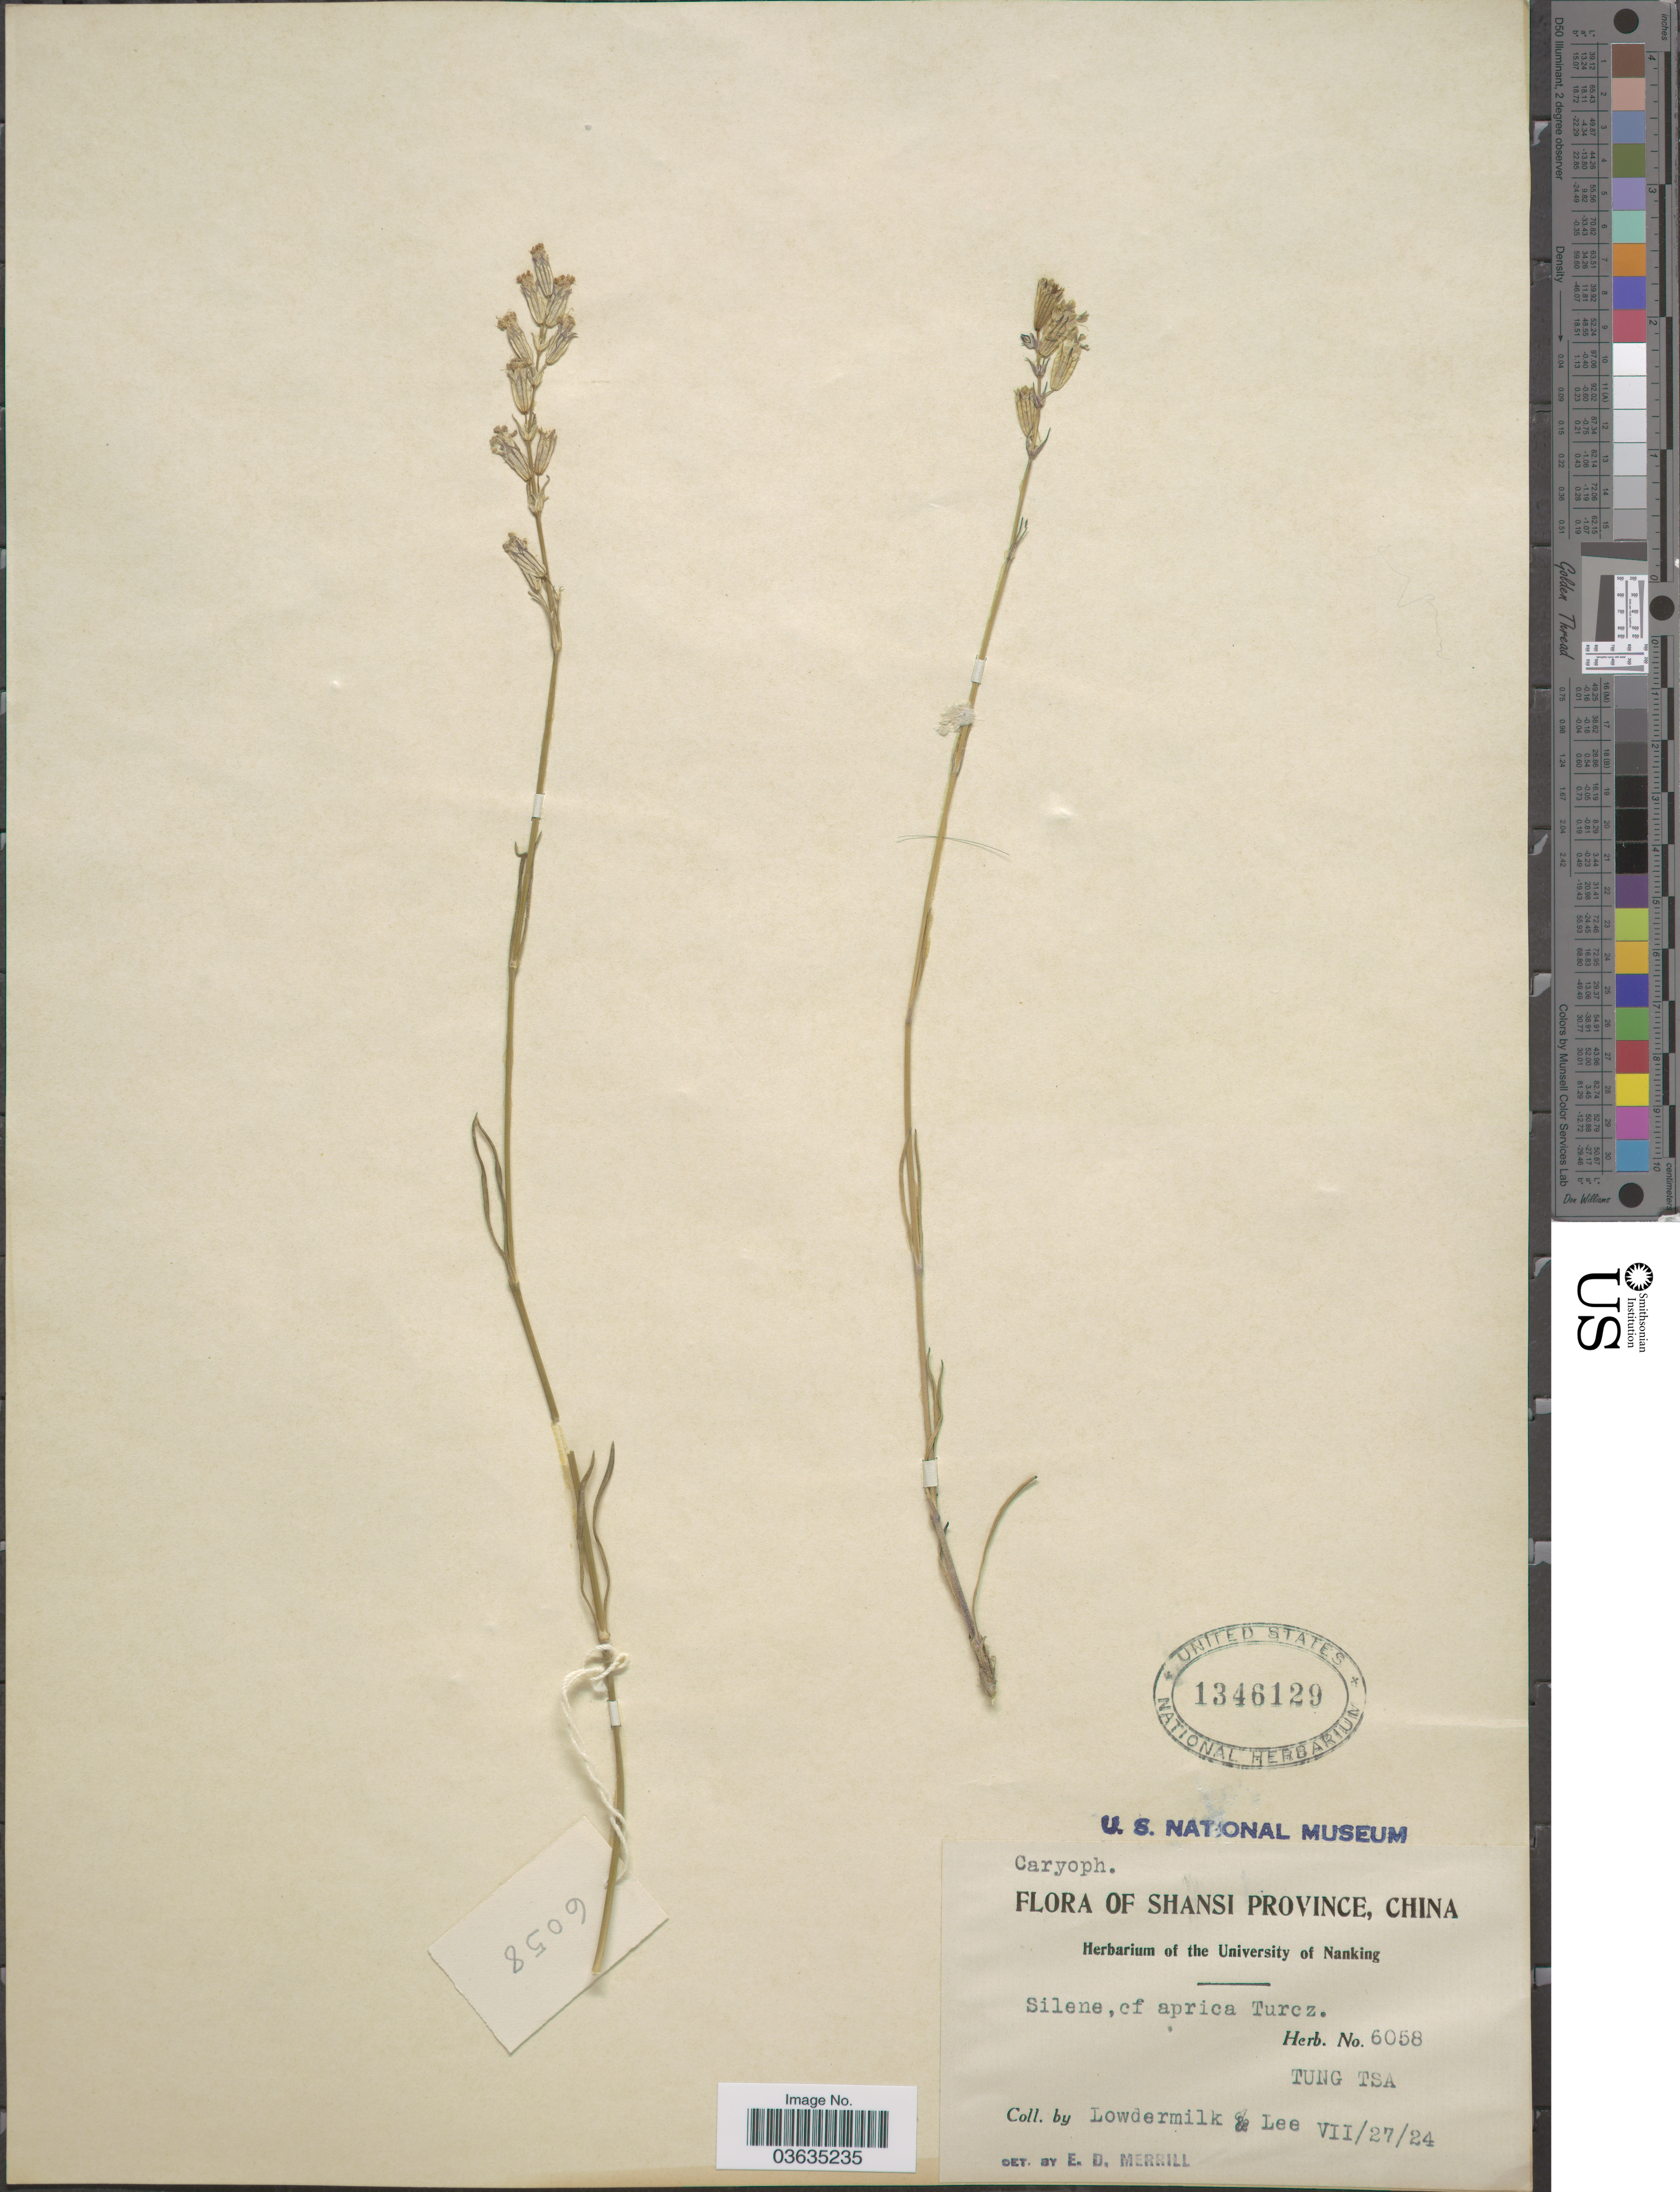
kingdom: Plantae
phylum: Tracheophyta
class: Magnoliopsida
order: Caryophyllales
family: Caryophyllaceae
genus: Silene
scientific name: Silene aprica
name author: Turcz. ex Fisch. & C.A. Mey.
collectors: Lowdermilk & -. Lee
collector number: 6058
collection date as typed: Transcribed d/m/y: 27/7/24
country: China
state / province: Shanxi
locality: Shansi Province. Tung Tsa.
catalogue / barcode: US 1346129